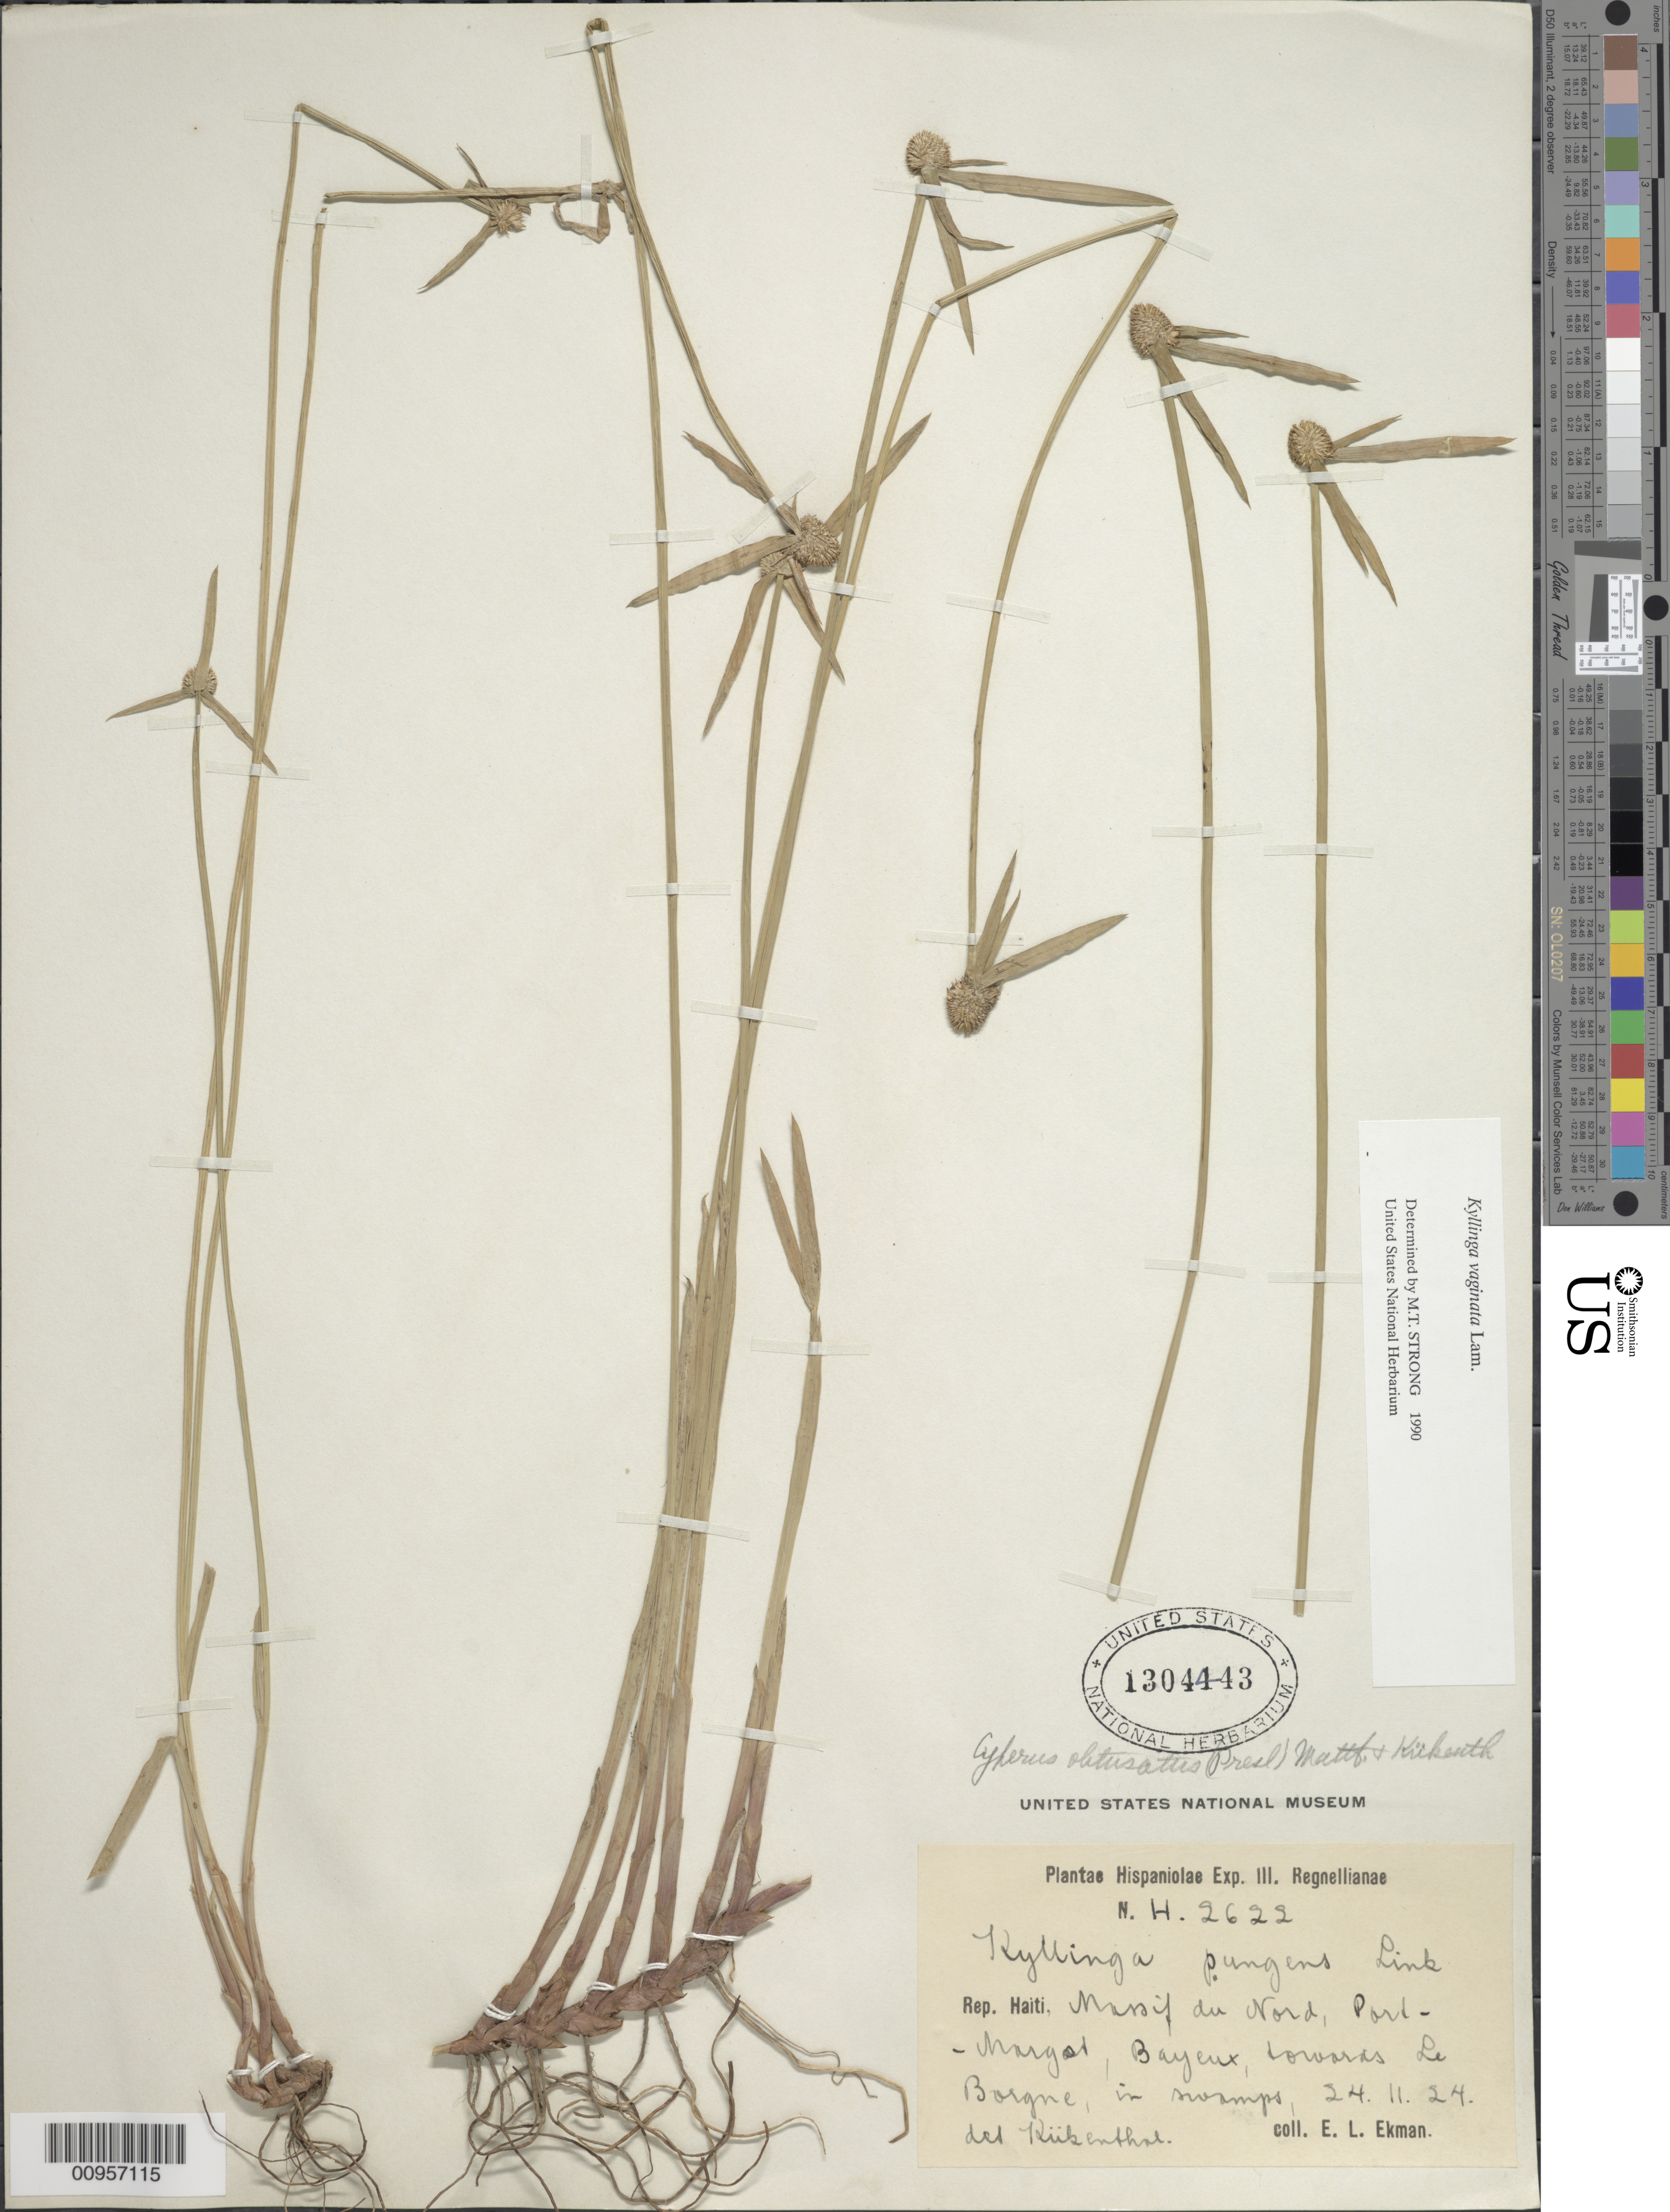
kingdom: Plantae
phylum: Tracheophyta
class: Liliopsida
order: Poales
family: Cyperaceae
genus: Cyperus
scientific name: Cyperus obtusatus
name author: (J. Presl & C. Presl) Mattf. & Kük.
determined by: Strong, M. T., (US), Smithsonian Institution - National Museum of Natural History (UNITED STATES)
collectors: E. L. Ekman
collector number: H 2622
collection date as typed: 24 Nov 1924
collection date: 1924-11-24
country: Haiti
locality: Massif du Nord, Port Margot, Bayeux, towards Le Borgne, swamps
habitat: In swamps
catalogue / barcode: US 1304443